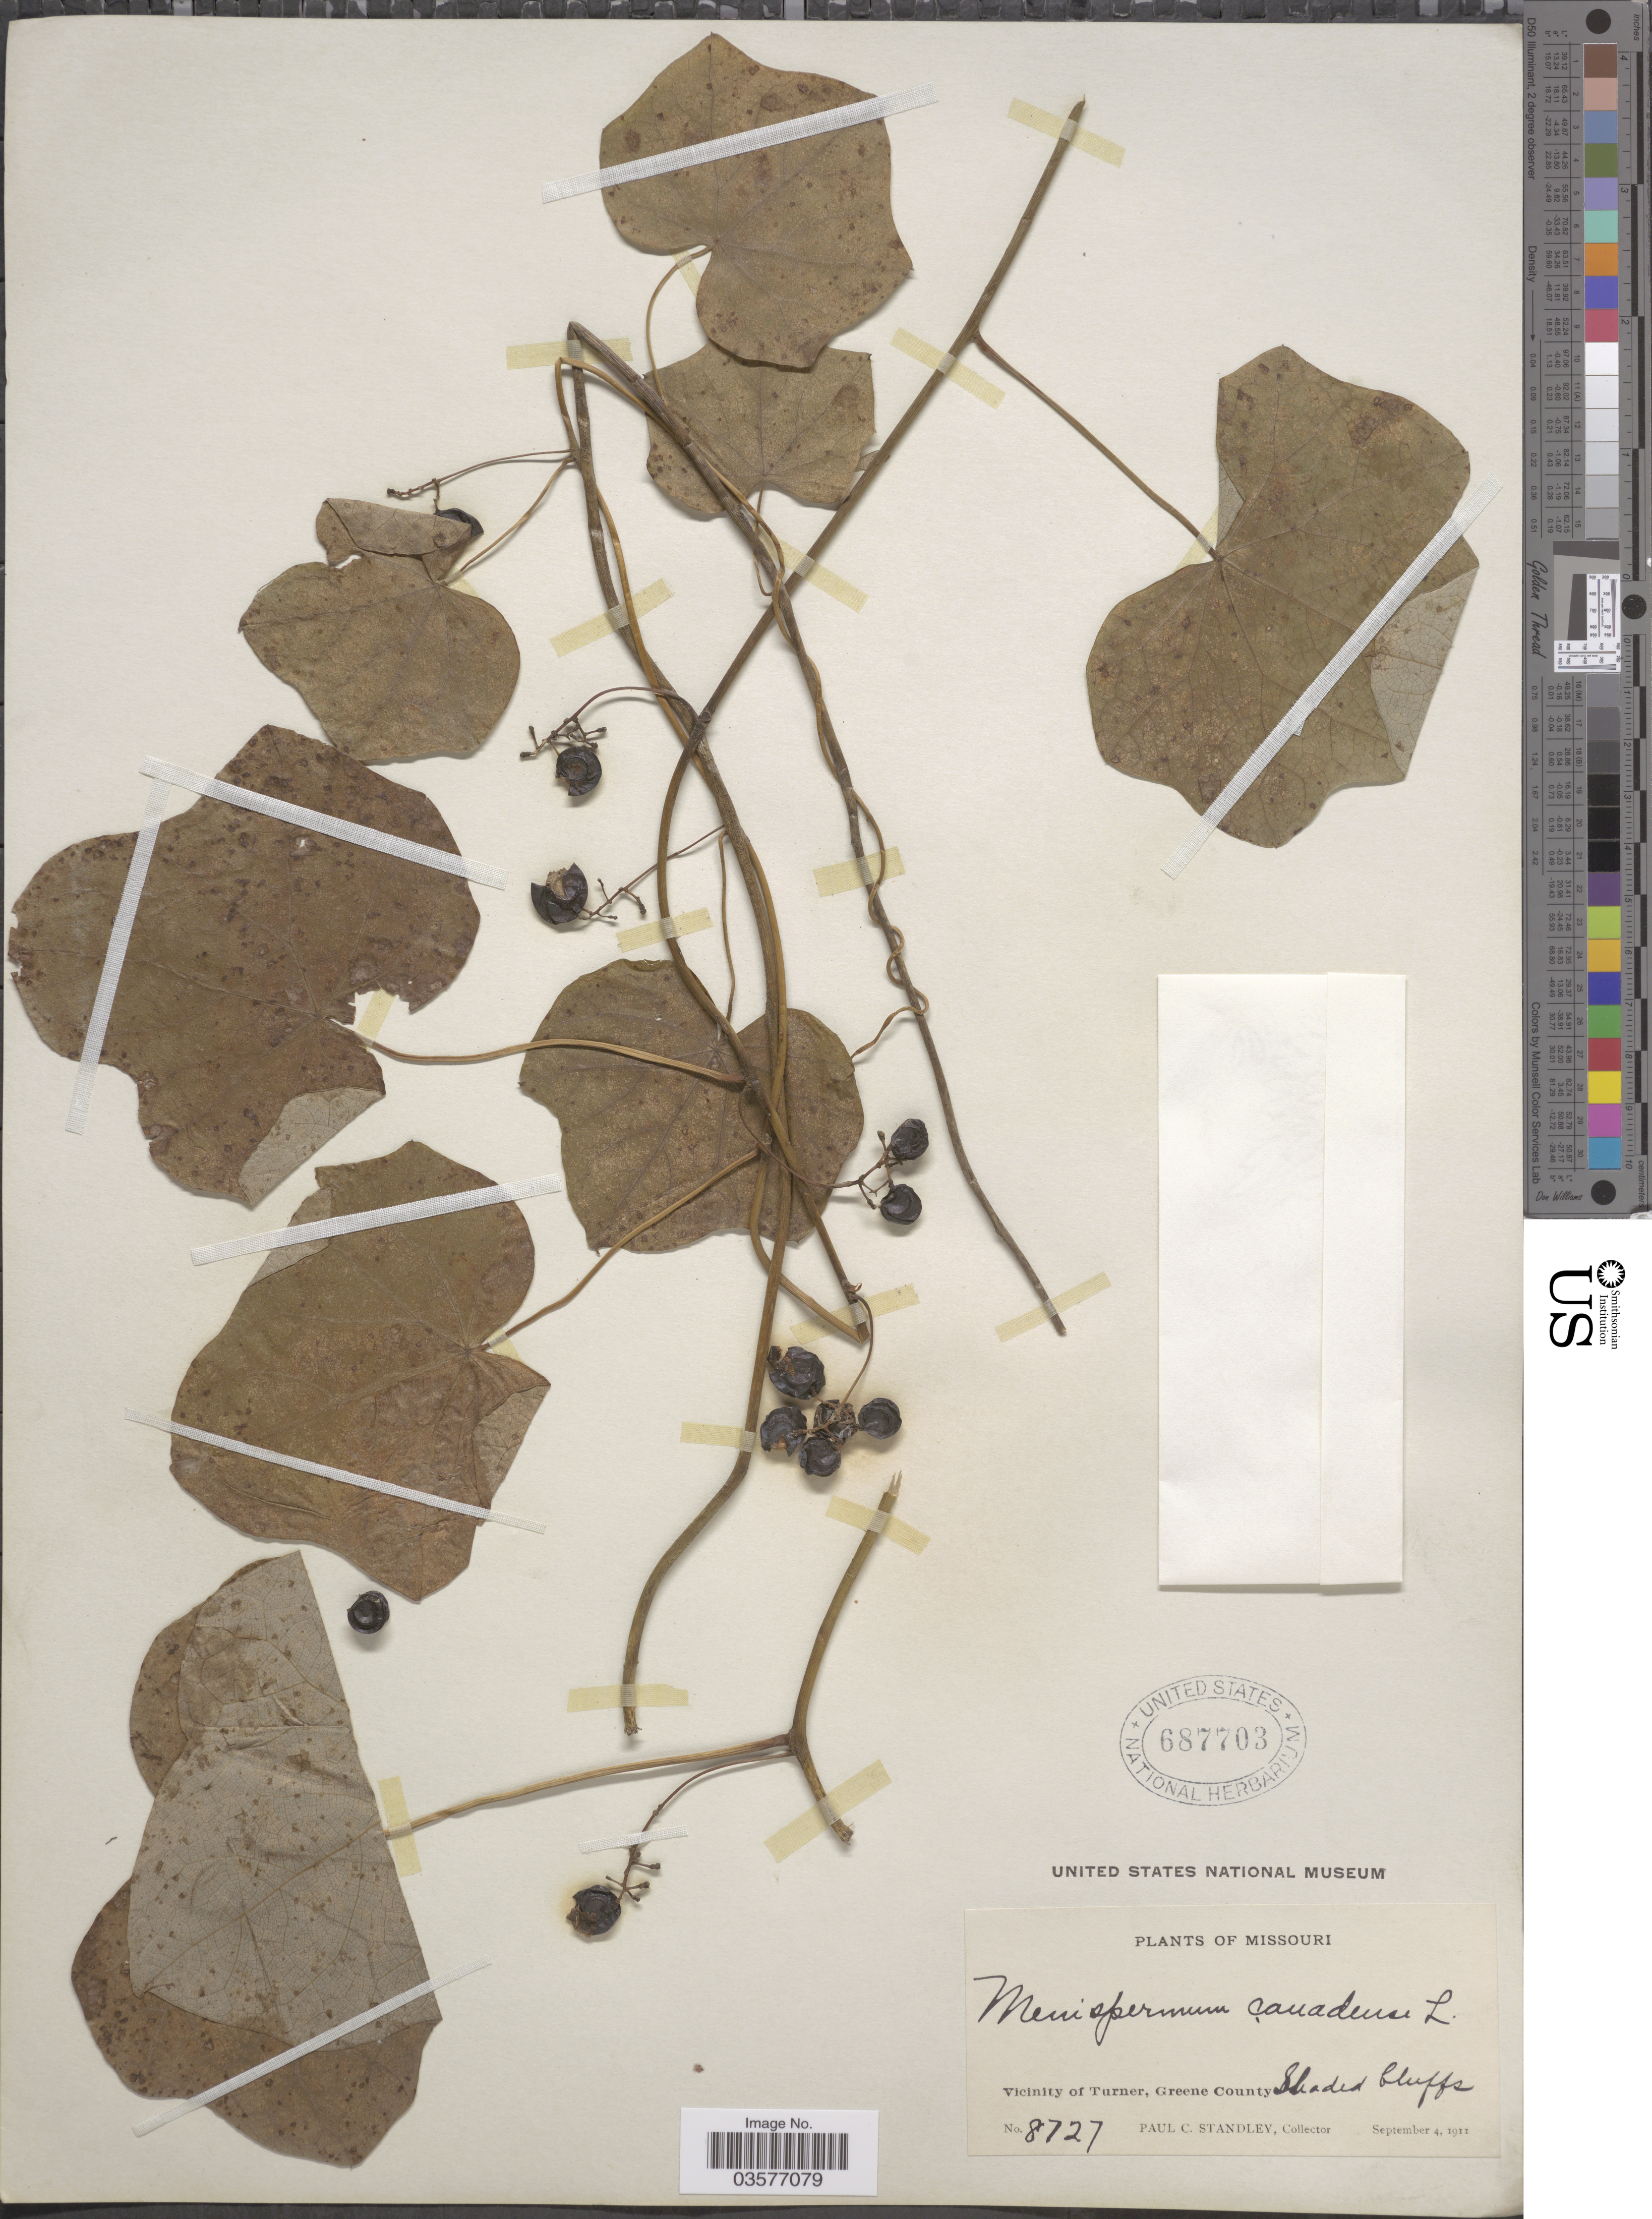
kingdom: Plantae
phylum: Tracheophyta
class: Magnoliopsida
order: Ranunculales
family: Menispermaceae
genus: Menispermum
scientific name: Menispermum canadense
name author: L.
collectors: P. C. Standley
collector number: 8727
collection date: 1911-09-04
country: United States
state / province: Missouri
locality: Vicinity of Turner, Greene County. Shaded bluffs.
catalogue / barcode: US 687703